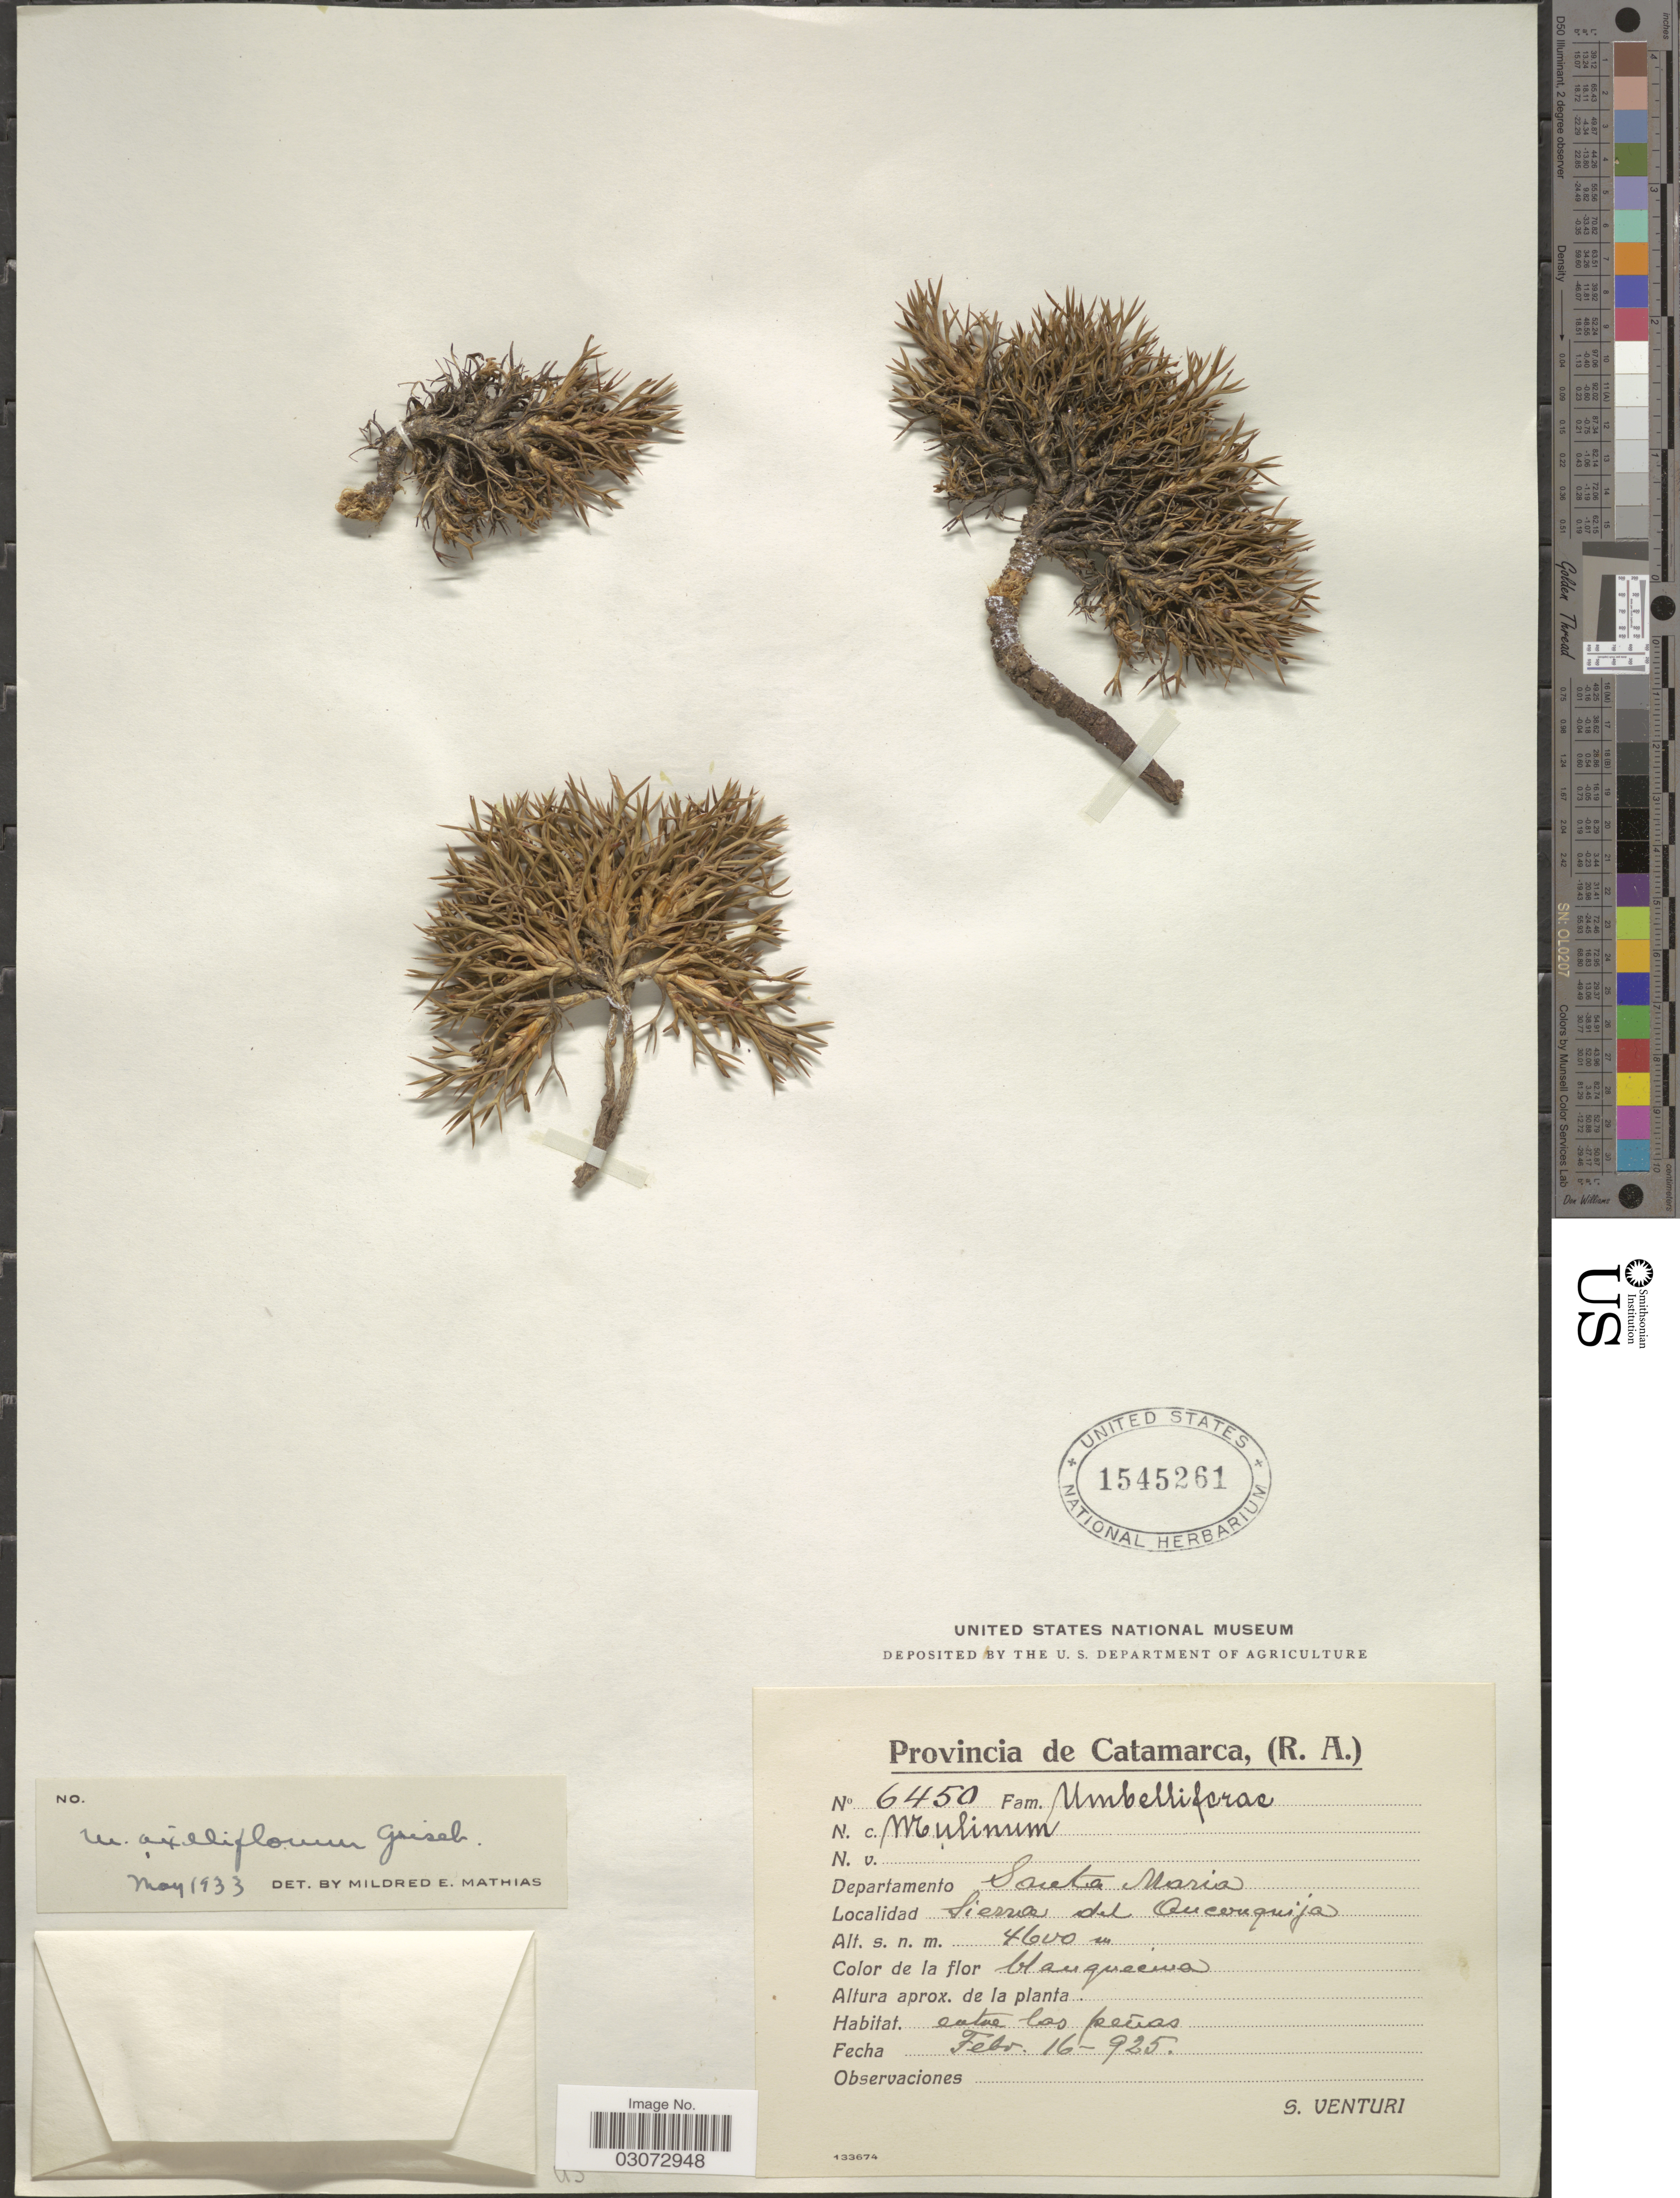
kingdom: Plantae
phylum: Tracheophyta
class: Magnoliopsida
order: Apiales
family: Apiaceae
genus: Mulinum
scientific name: Mulinum axilliflorum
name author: Griseb.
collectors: S. Venturi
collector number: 6450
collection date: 1925-02-16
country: Argentina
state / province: Catamarca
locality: Departamento Santa Maria. Sierra del Aconquijá.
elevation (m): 4600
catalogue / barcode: US 1545261